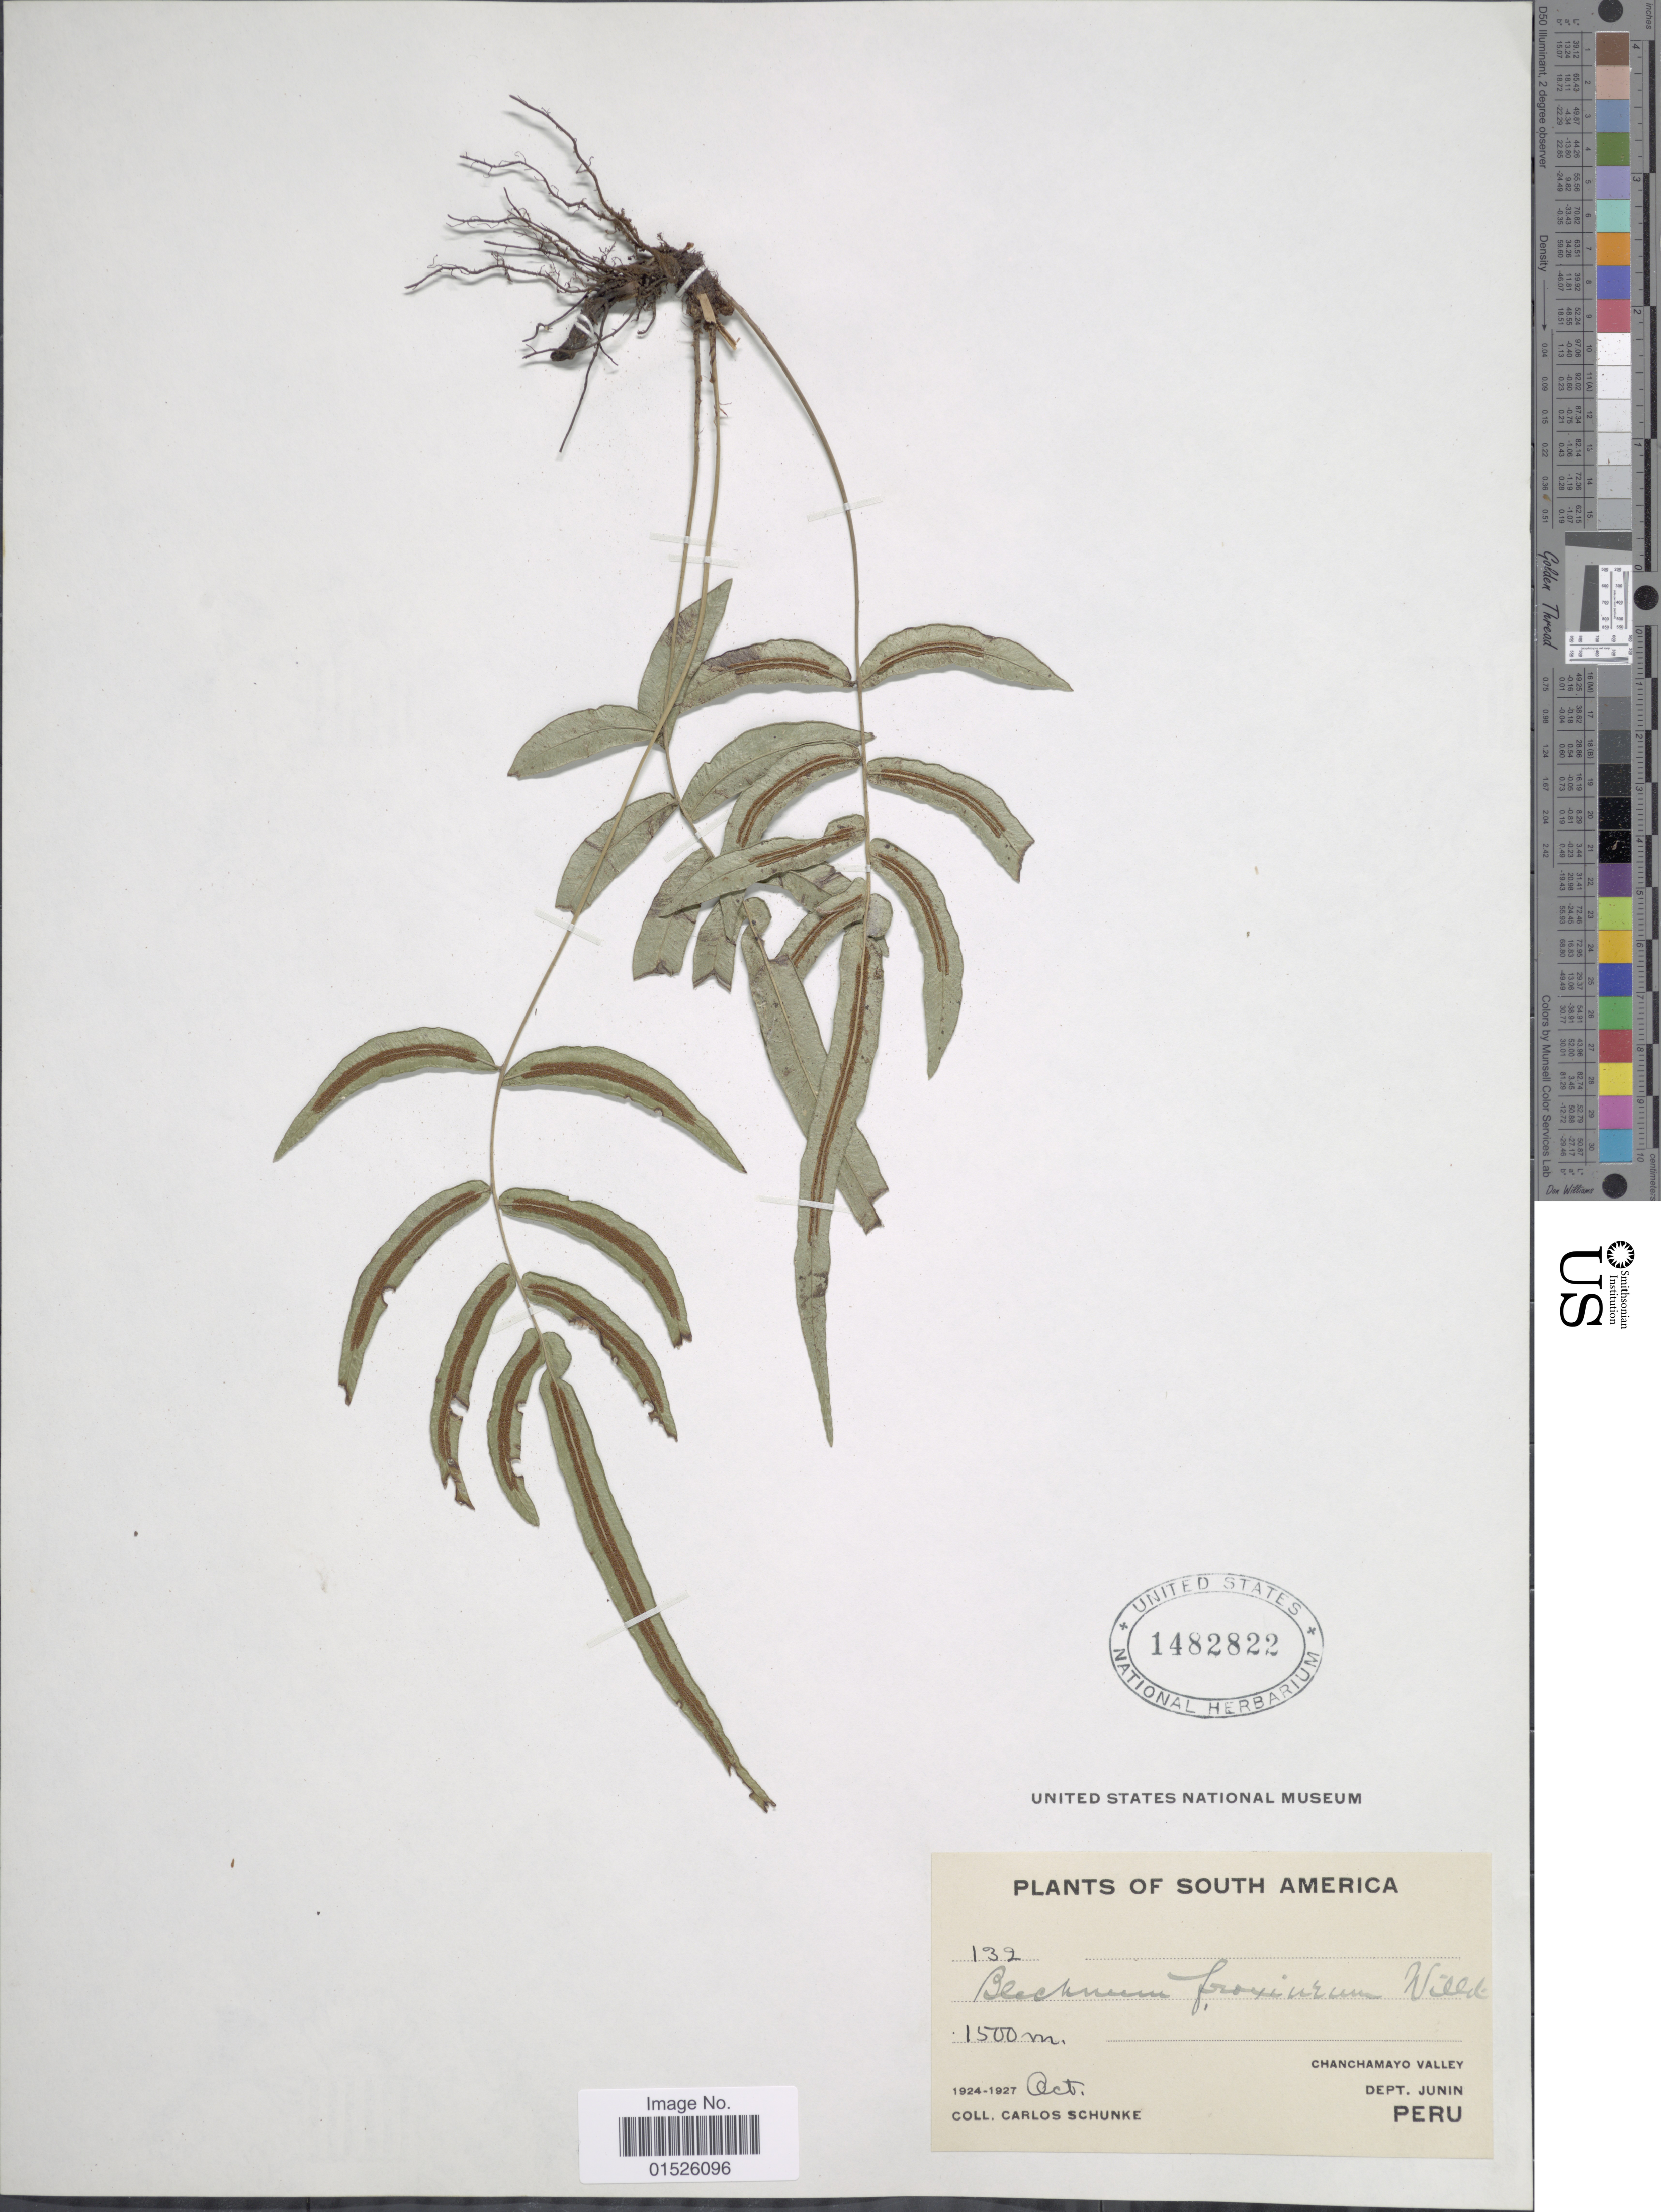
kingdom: Plantae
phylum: Tracheophyta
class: Polypodiopsida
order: Polypodiales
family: Blechnaceae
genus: Blechnum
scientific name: Blechnum gracile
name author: Kaulf.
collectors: C. Schunke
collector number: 132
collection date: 1924-10/1927-10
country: Peru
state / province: Junín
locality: South America, Chanchamayo Valley, Dept. Junin. Peru.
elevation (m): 1500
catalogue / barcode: US 1482822